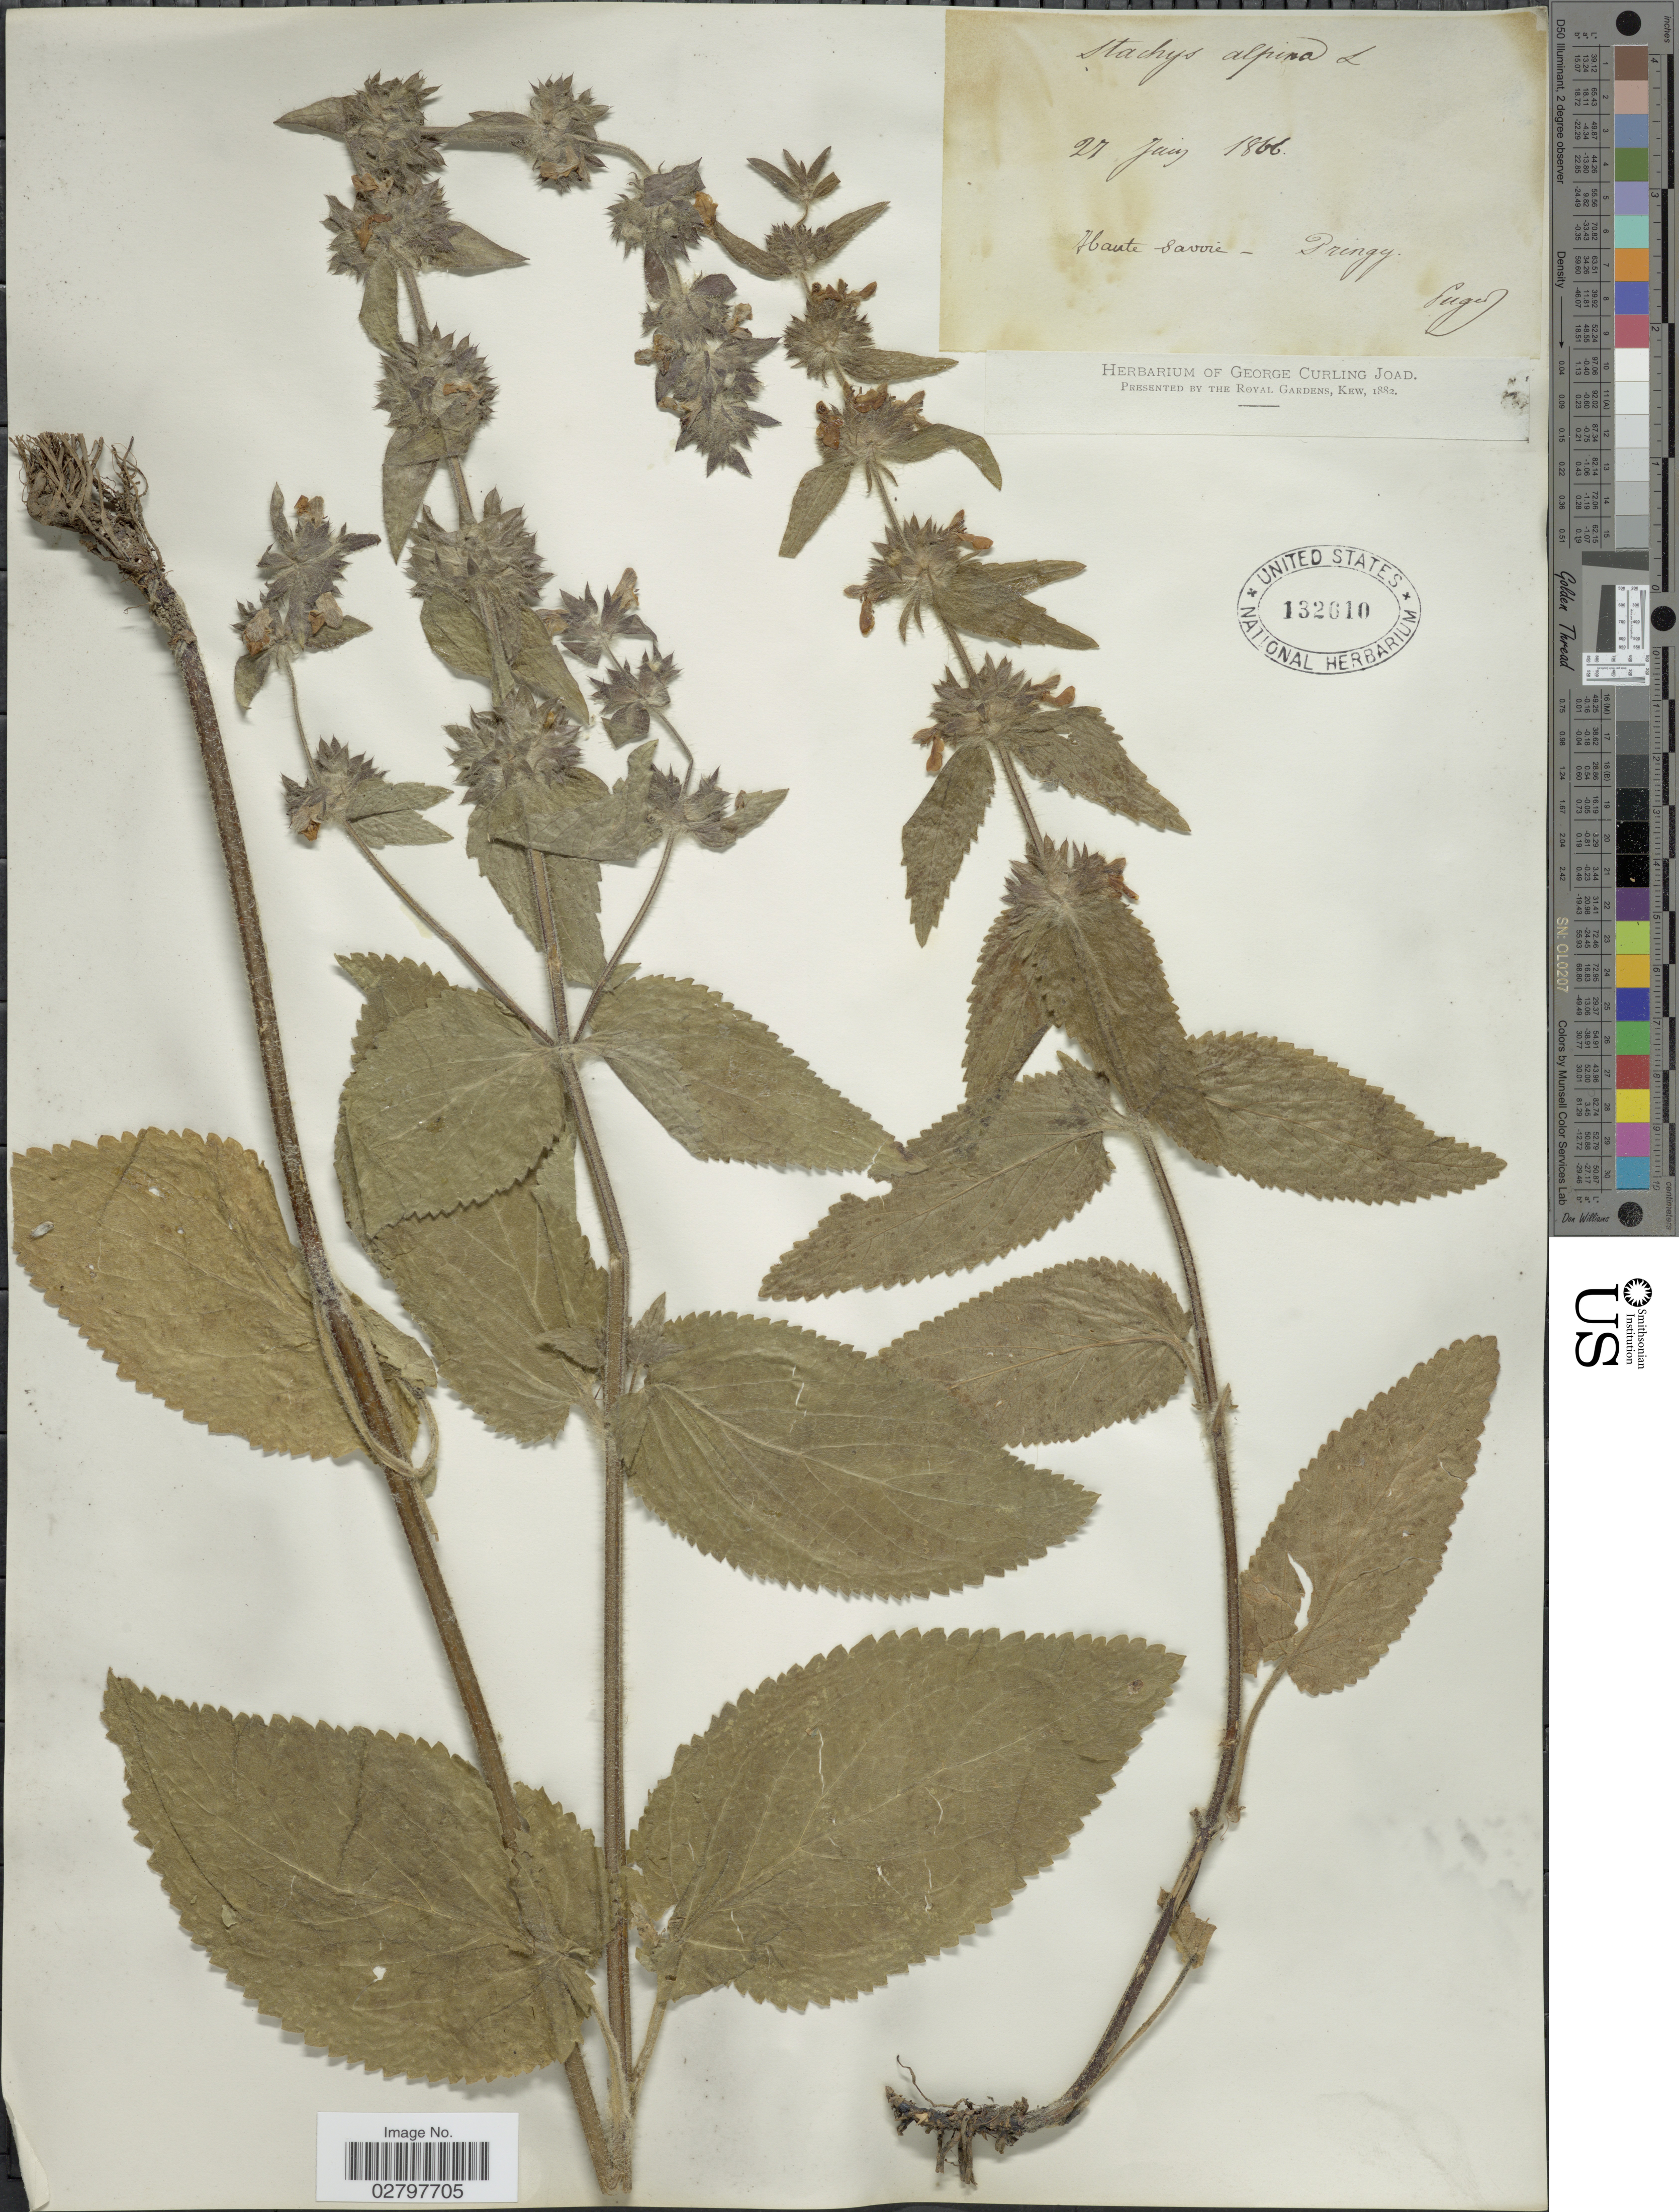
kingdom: Plantae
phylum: Tracheophyta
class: Magnoliopsida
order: Lamiales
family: Lamiaceae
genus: Stachys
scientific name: Stachys alpina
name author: L.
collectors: -. Puget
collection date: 1866-06-27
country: France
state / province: Auvergne-Rhône-Alpes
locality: Haute Savoie - Pringy.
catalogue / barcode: US 132610